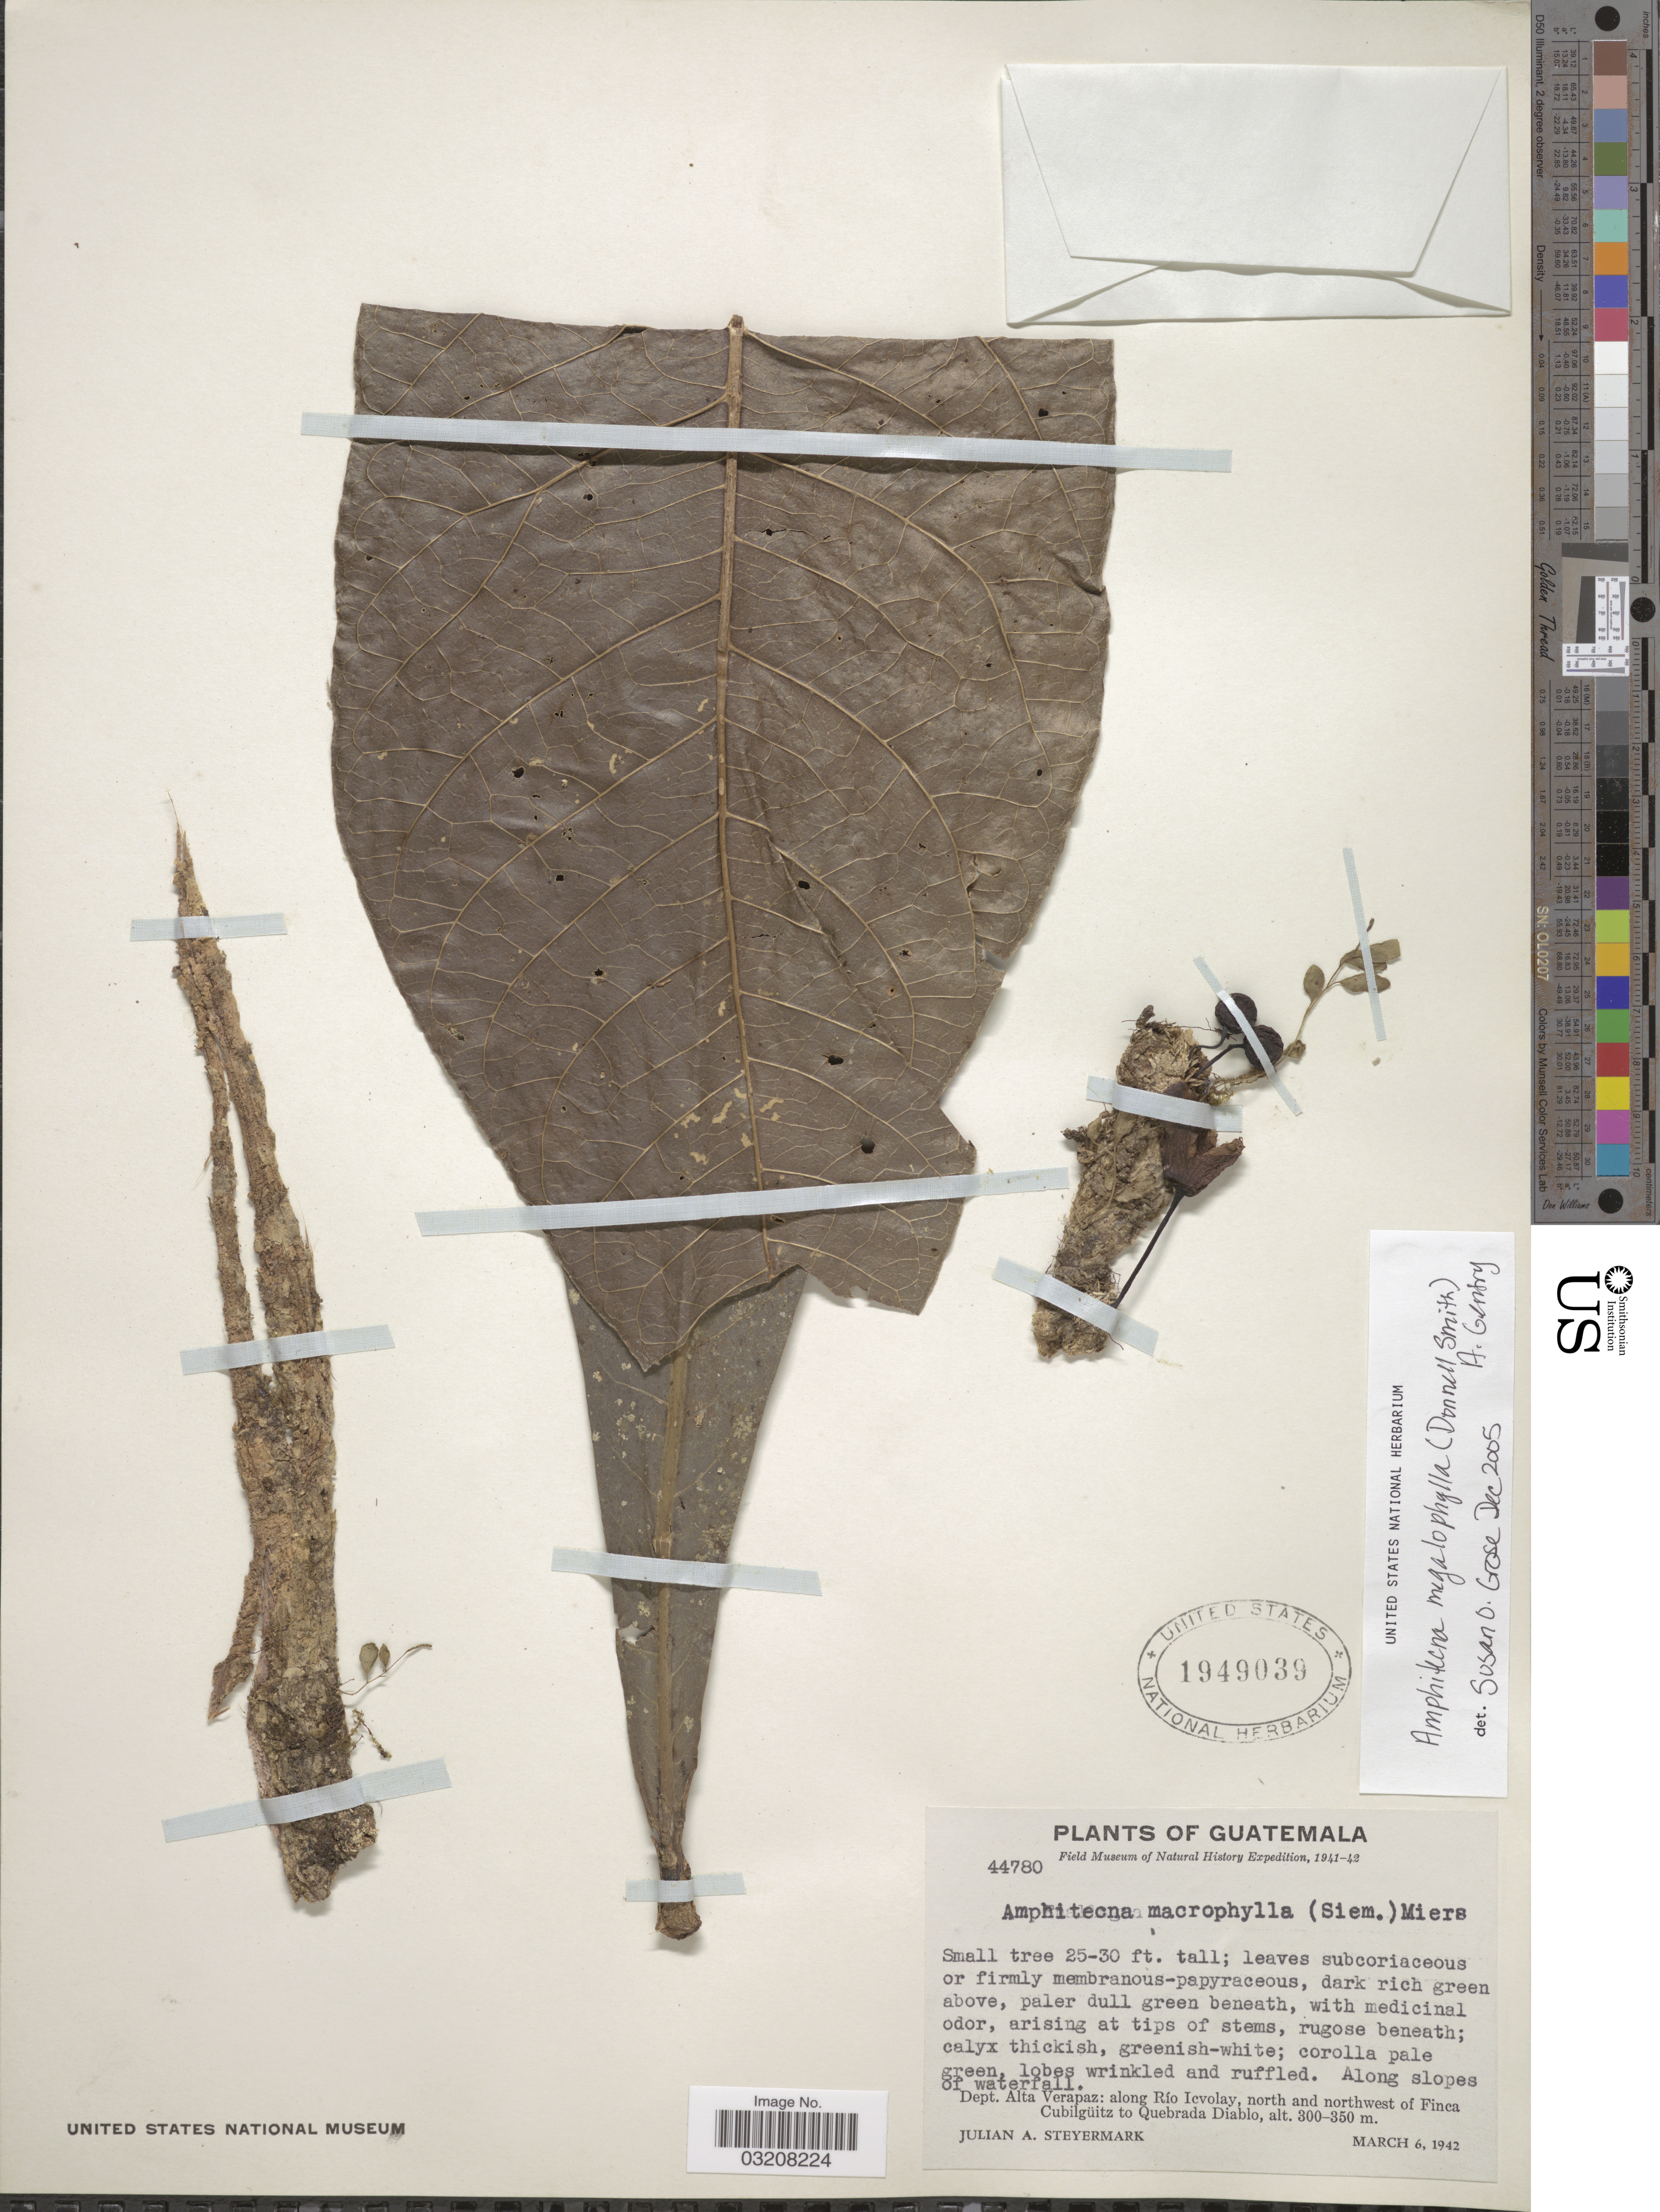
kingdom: Plantae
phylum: Tracheophyta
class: Magnoliopsida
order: Lamiales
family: Bignoniaceae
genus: Amphitecna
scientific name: Amphitecna megalophylla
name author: (Donn. Sm.) A.H. Gentry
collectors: J. Steyermark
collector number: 44780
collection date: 1942-03-06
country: Guatemala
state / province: Alta Verapaz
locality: Dept. Alta Verapaz: along Río Icvolay, north and northwest of Finca Cubilgüitz to Quebrada Diablo.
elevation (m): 300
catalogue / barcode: US 1949039